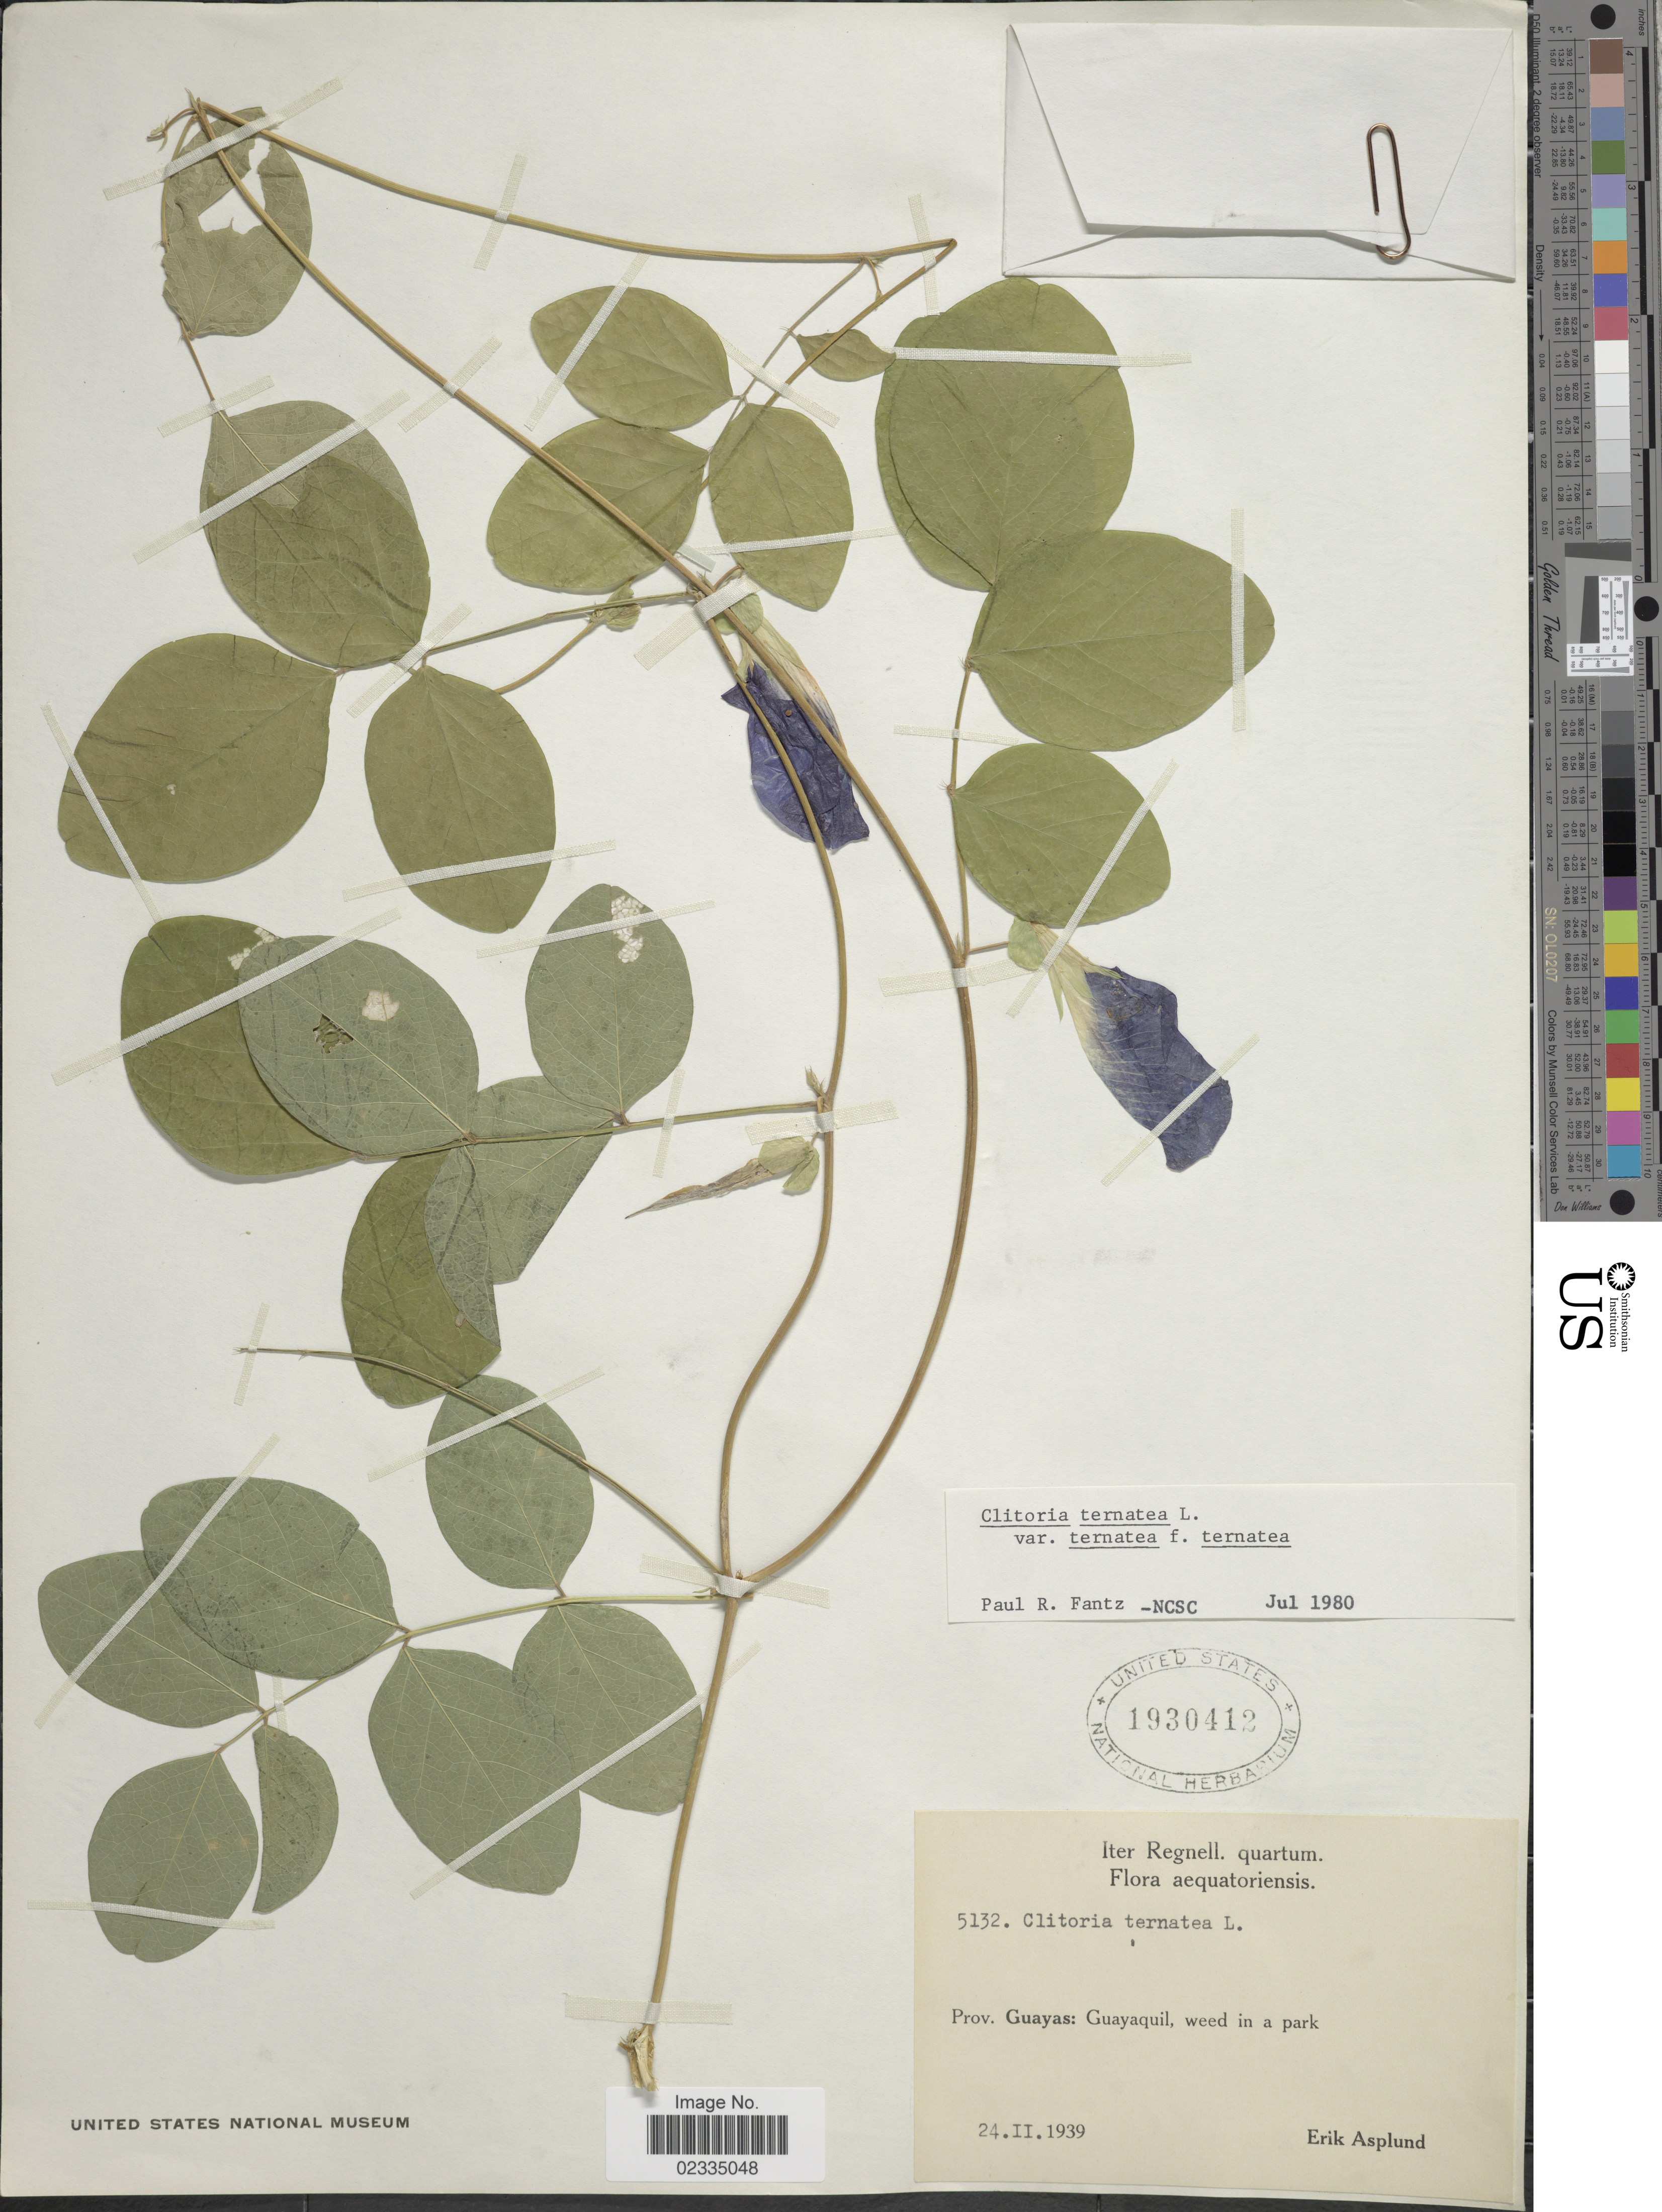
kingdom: Plantae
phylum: Tracheophyta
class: Magnoliopsida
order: Fabales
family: Fabaceae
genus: Clitoria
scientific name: Clitoria ternatea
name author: L.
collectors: E. Asplund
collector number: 5132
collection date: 1939-02-24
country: Ecuador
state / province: Guayas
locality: Guayaquil, weed in park. Aequatoriensis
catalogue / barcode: US 1930412